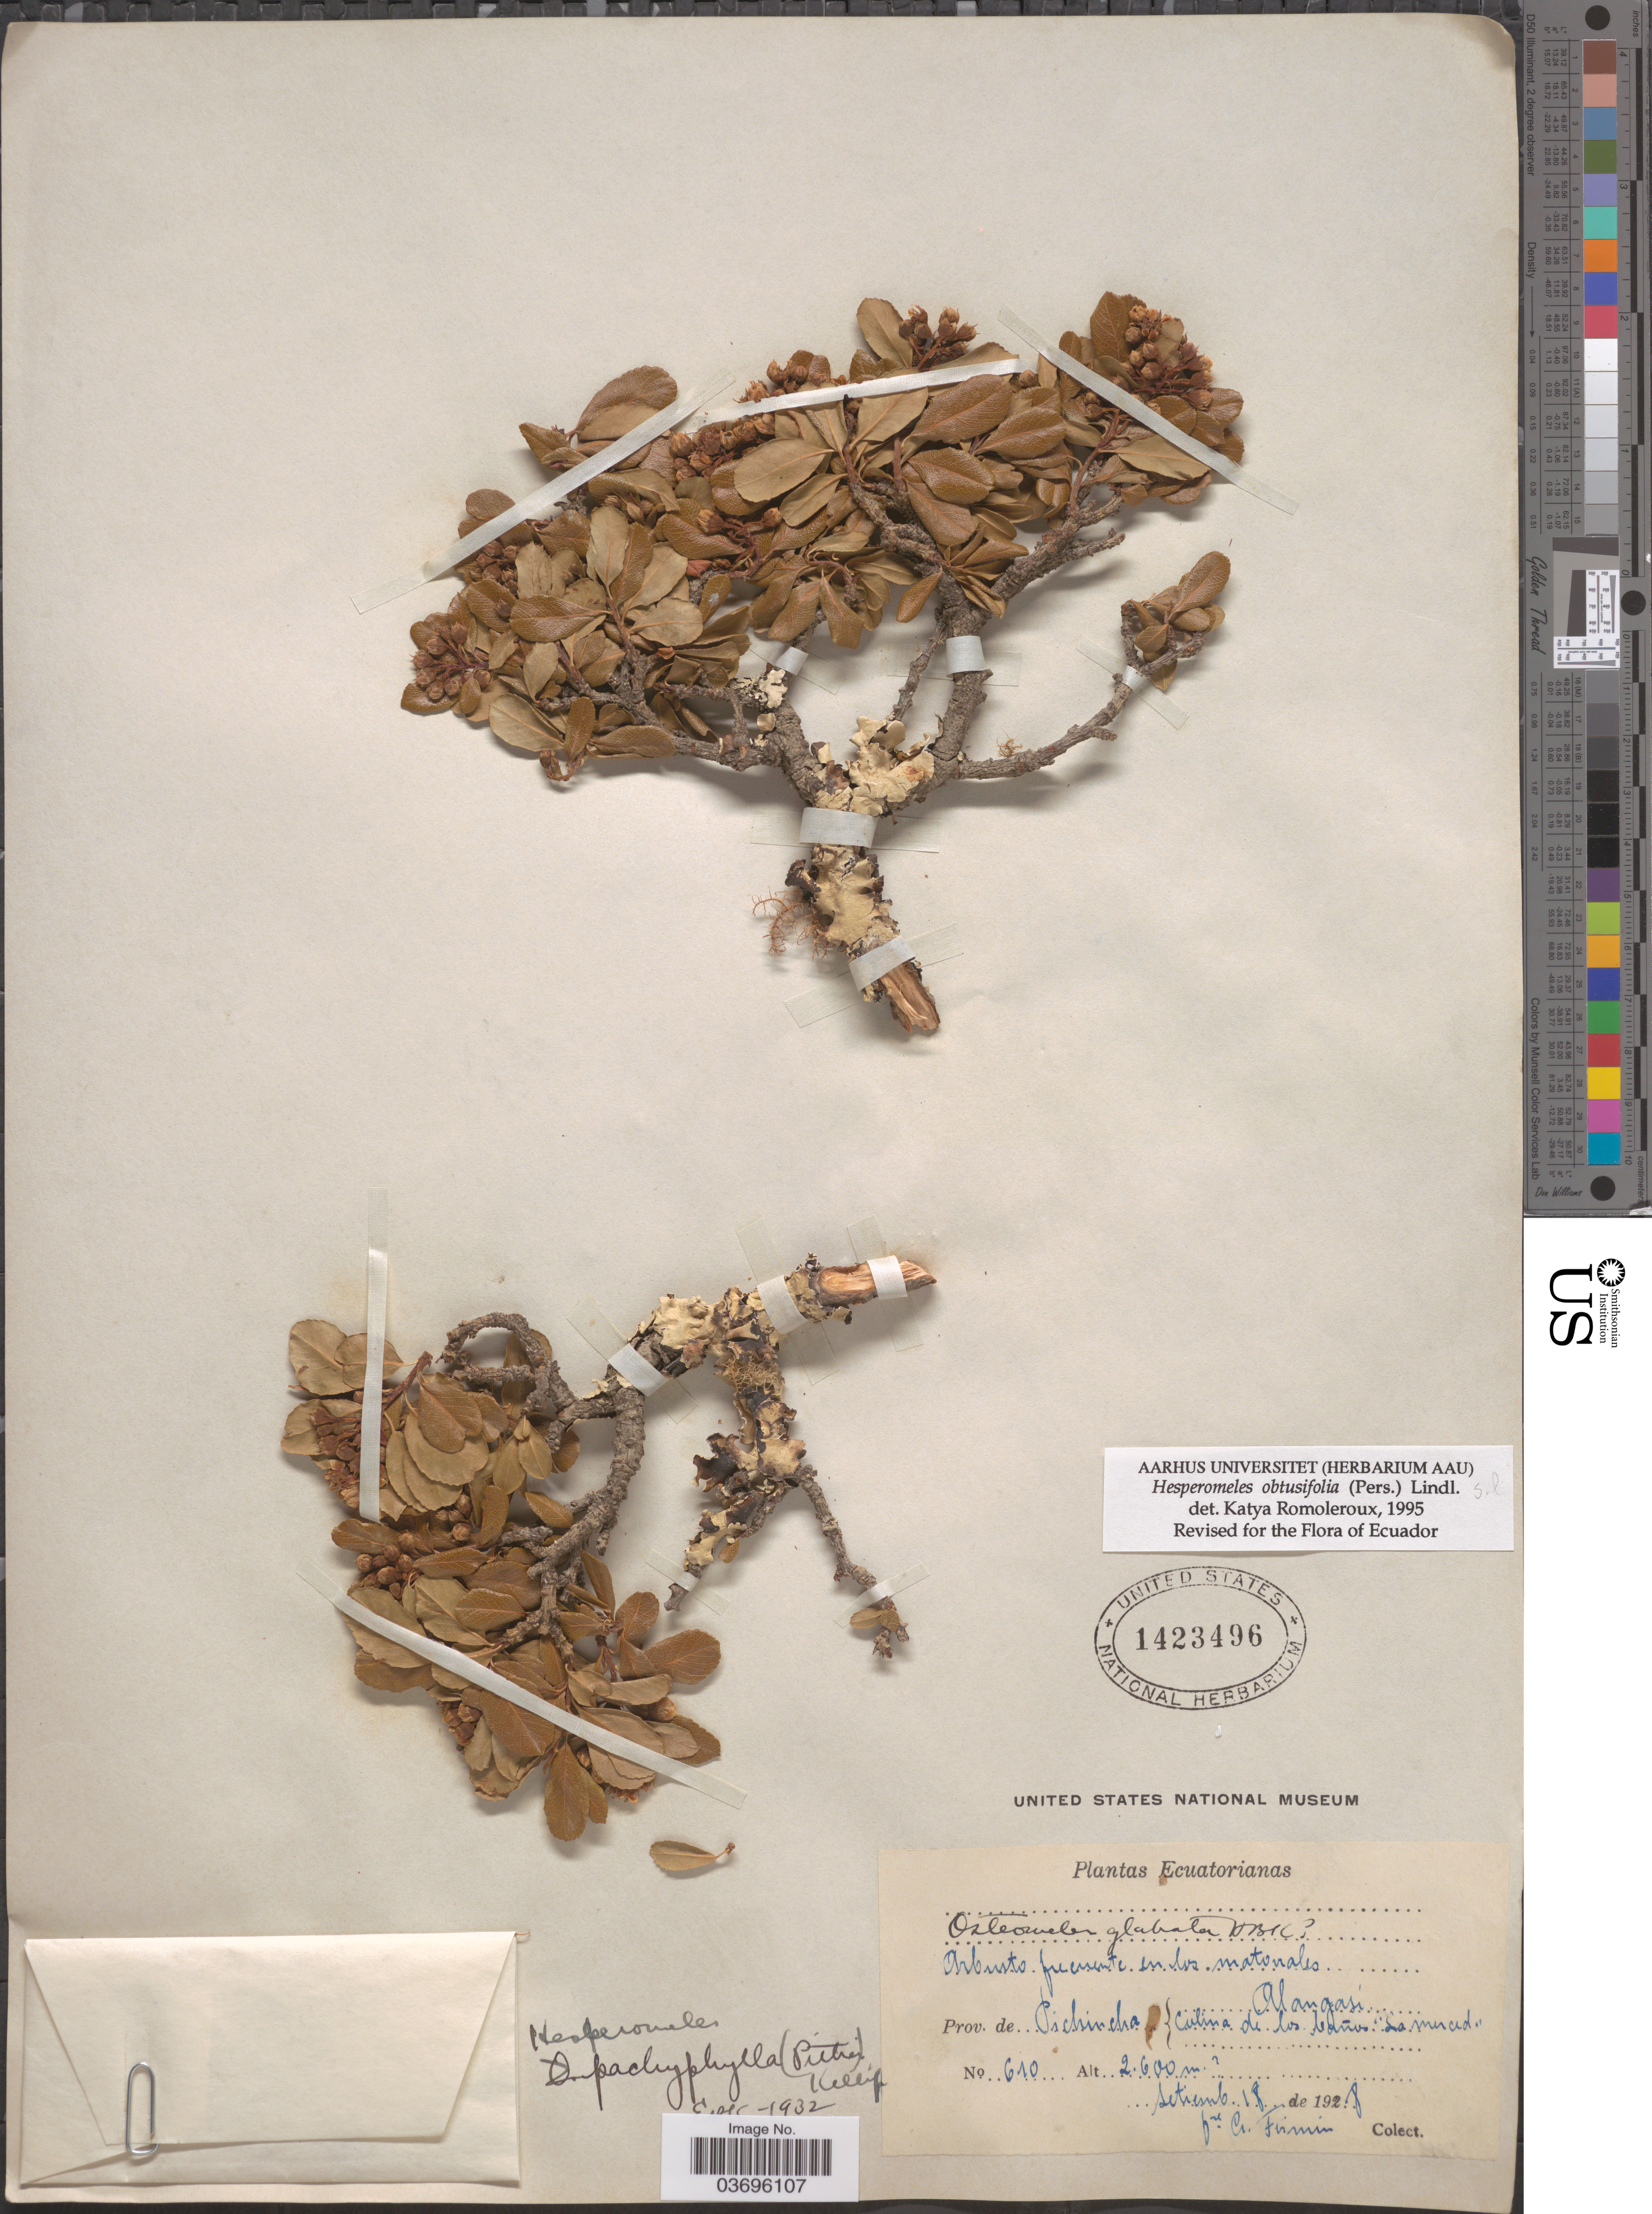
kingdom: Plantae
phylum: Tracheophyta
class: Magnoliopsida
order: Rosales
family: Rosaceae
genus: Hesperomeles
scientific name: Hesperomeles obtusifolia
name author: (Pers.) Lindl.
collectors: F. Firmin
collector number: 610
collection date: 1928-09-18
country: Ecuador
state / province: Pichincha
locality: Alangasi. Colina de los baños "La Merced".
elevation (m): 2600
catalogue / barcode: US 1423496